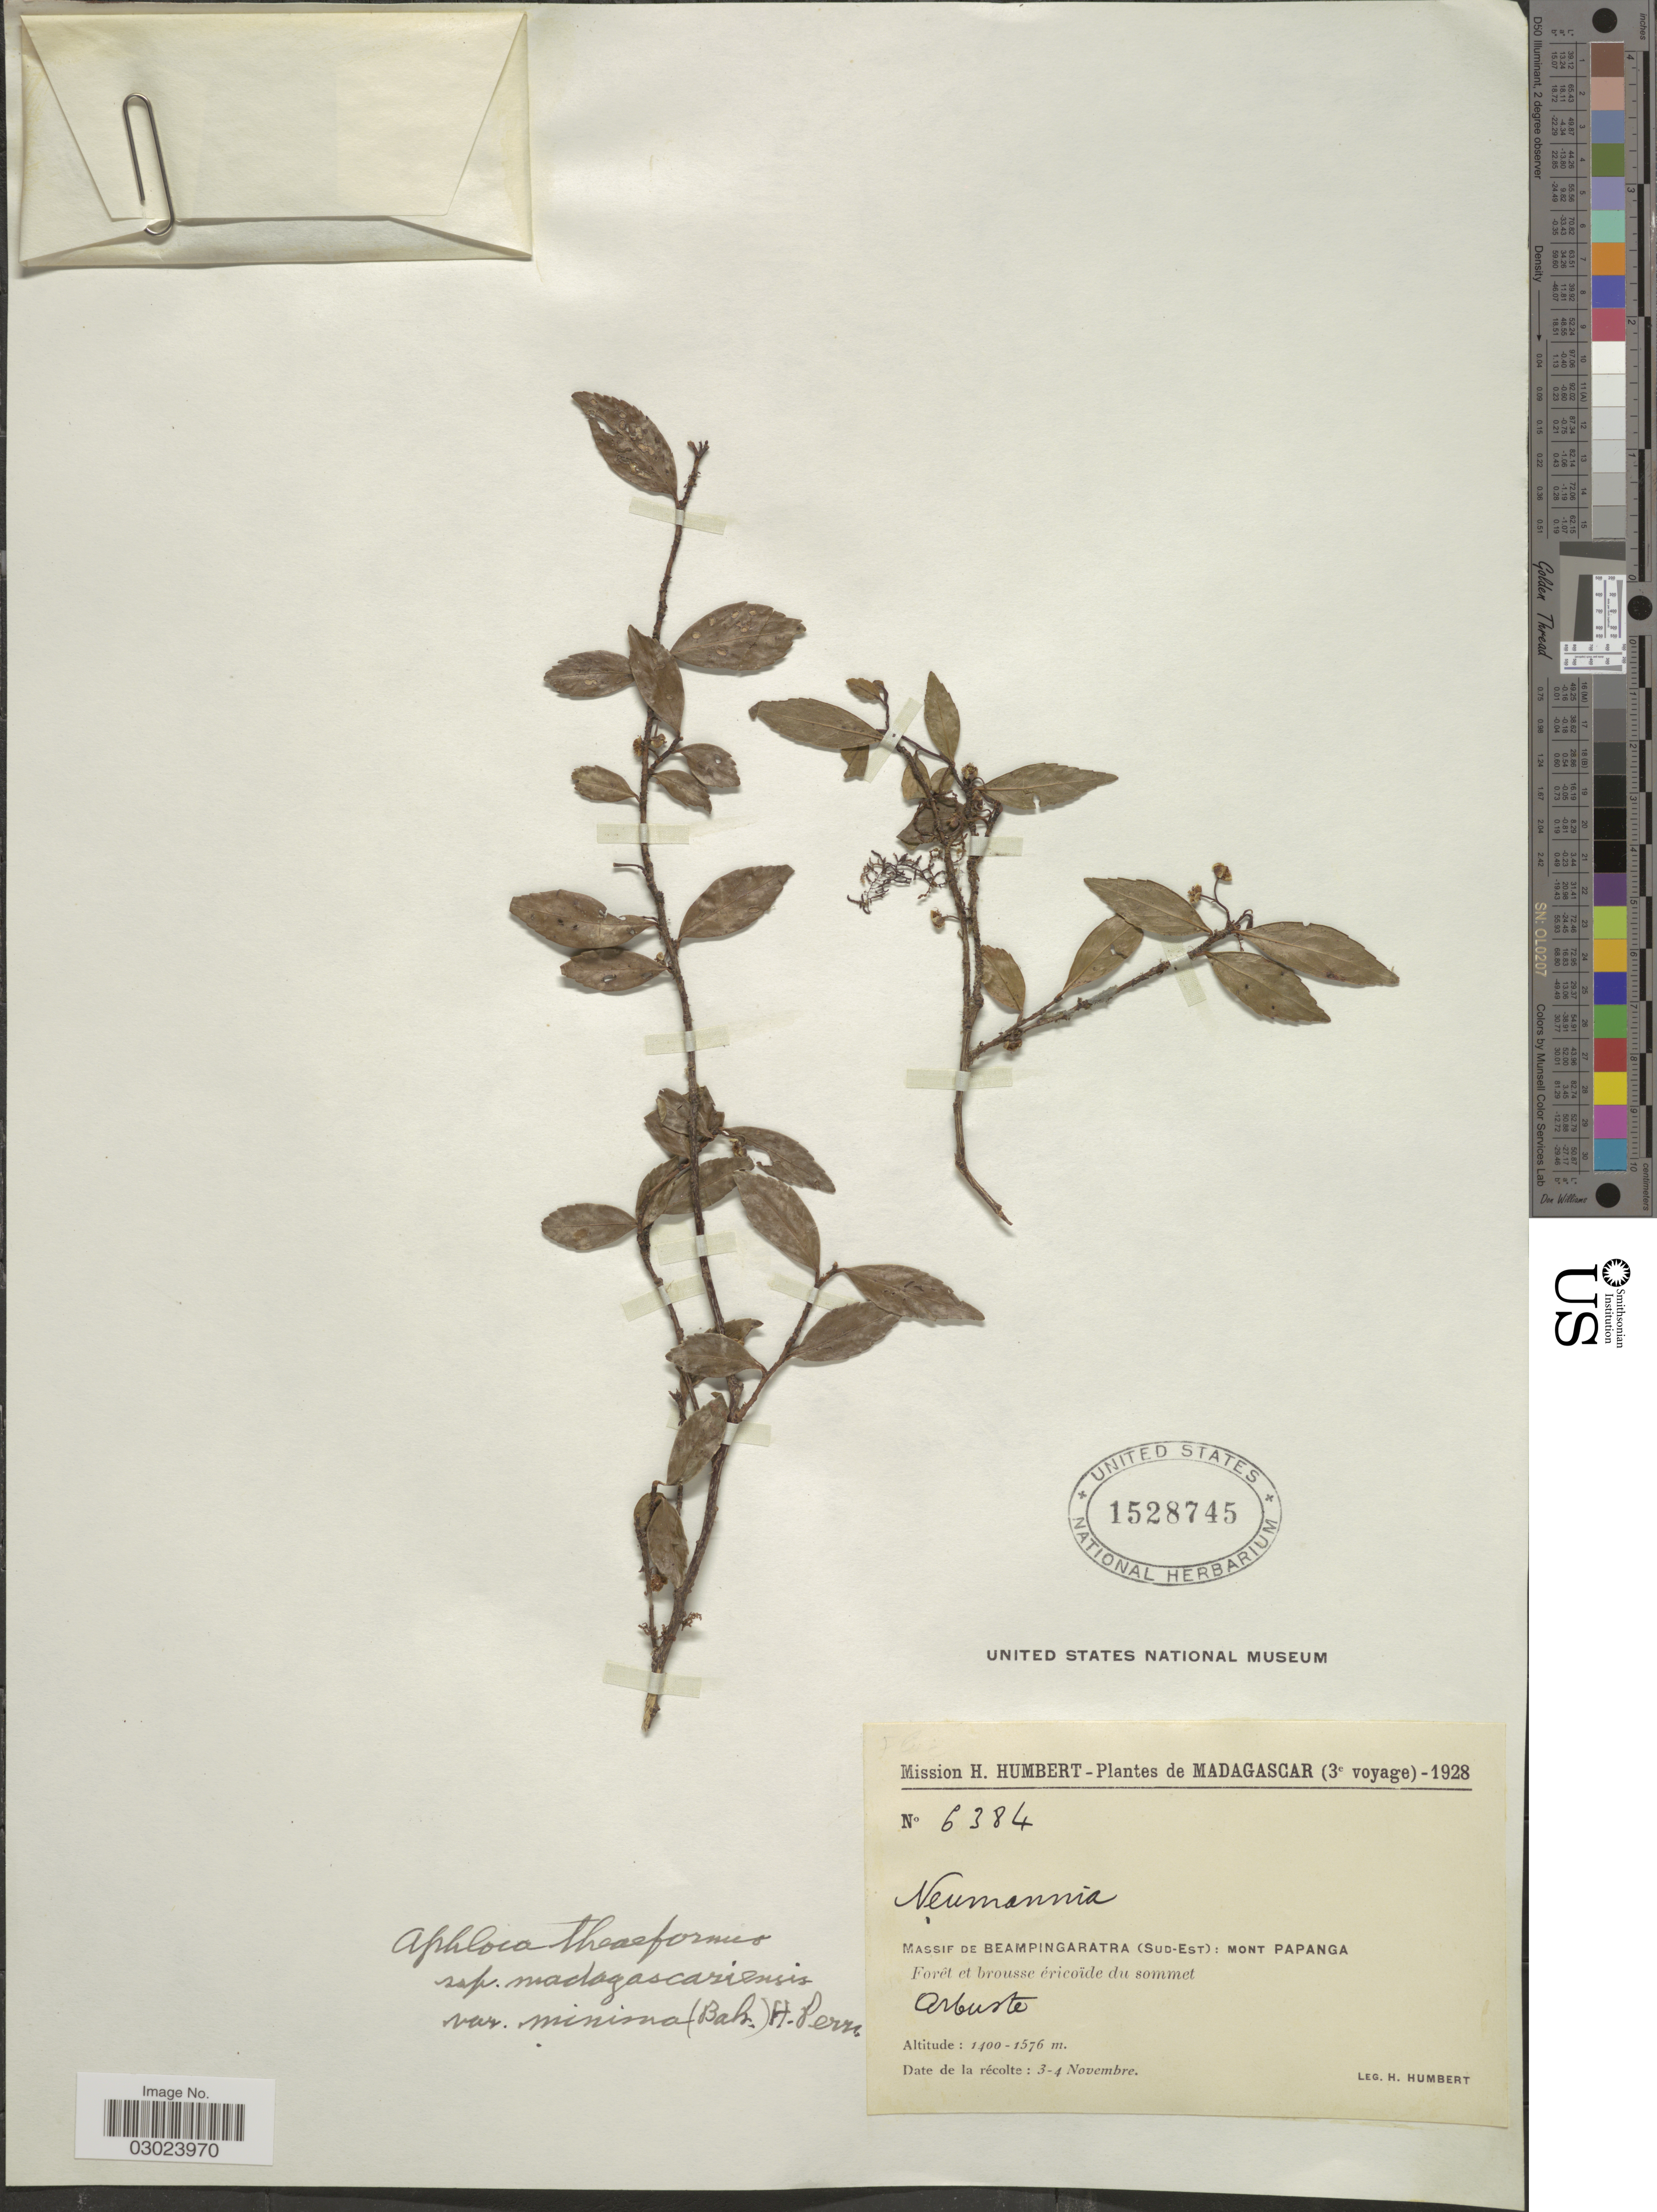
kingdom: Plantae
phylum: Tracheophyta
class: Magnoliopsida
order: Crossosomatales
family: Aphloiaceae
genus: Aphloia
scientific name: Aphloia theiformis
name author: (Vahl) Benn.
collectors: H. Humbert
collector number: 6384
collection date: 1928-11-03/1928-11-04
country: Madagascar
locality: Massif de Beampingaratra (Sud-Est): Mont Papanga.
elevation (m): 1400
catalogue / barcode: US 1528745